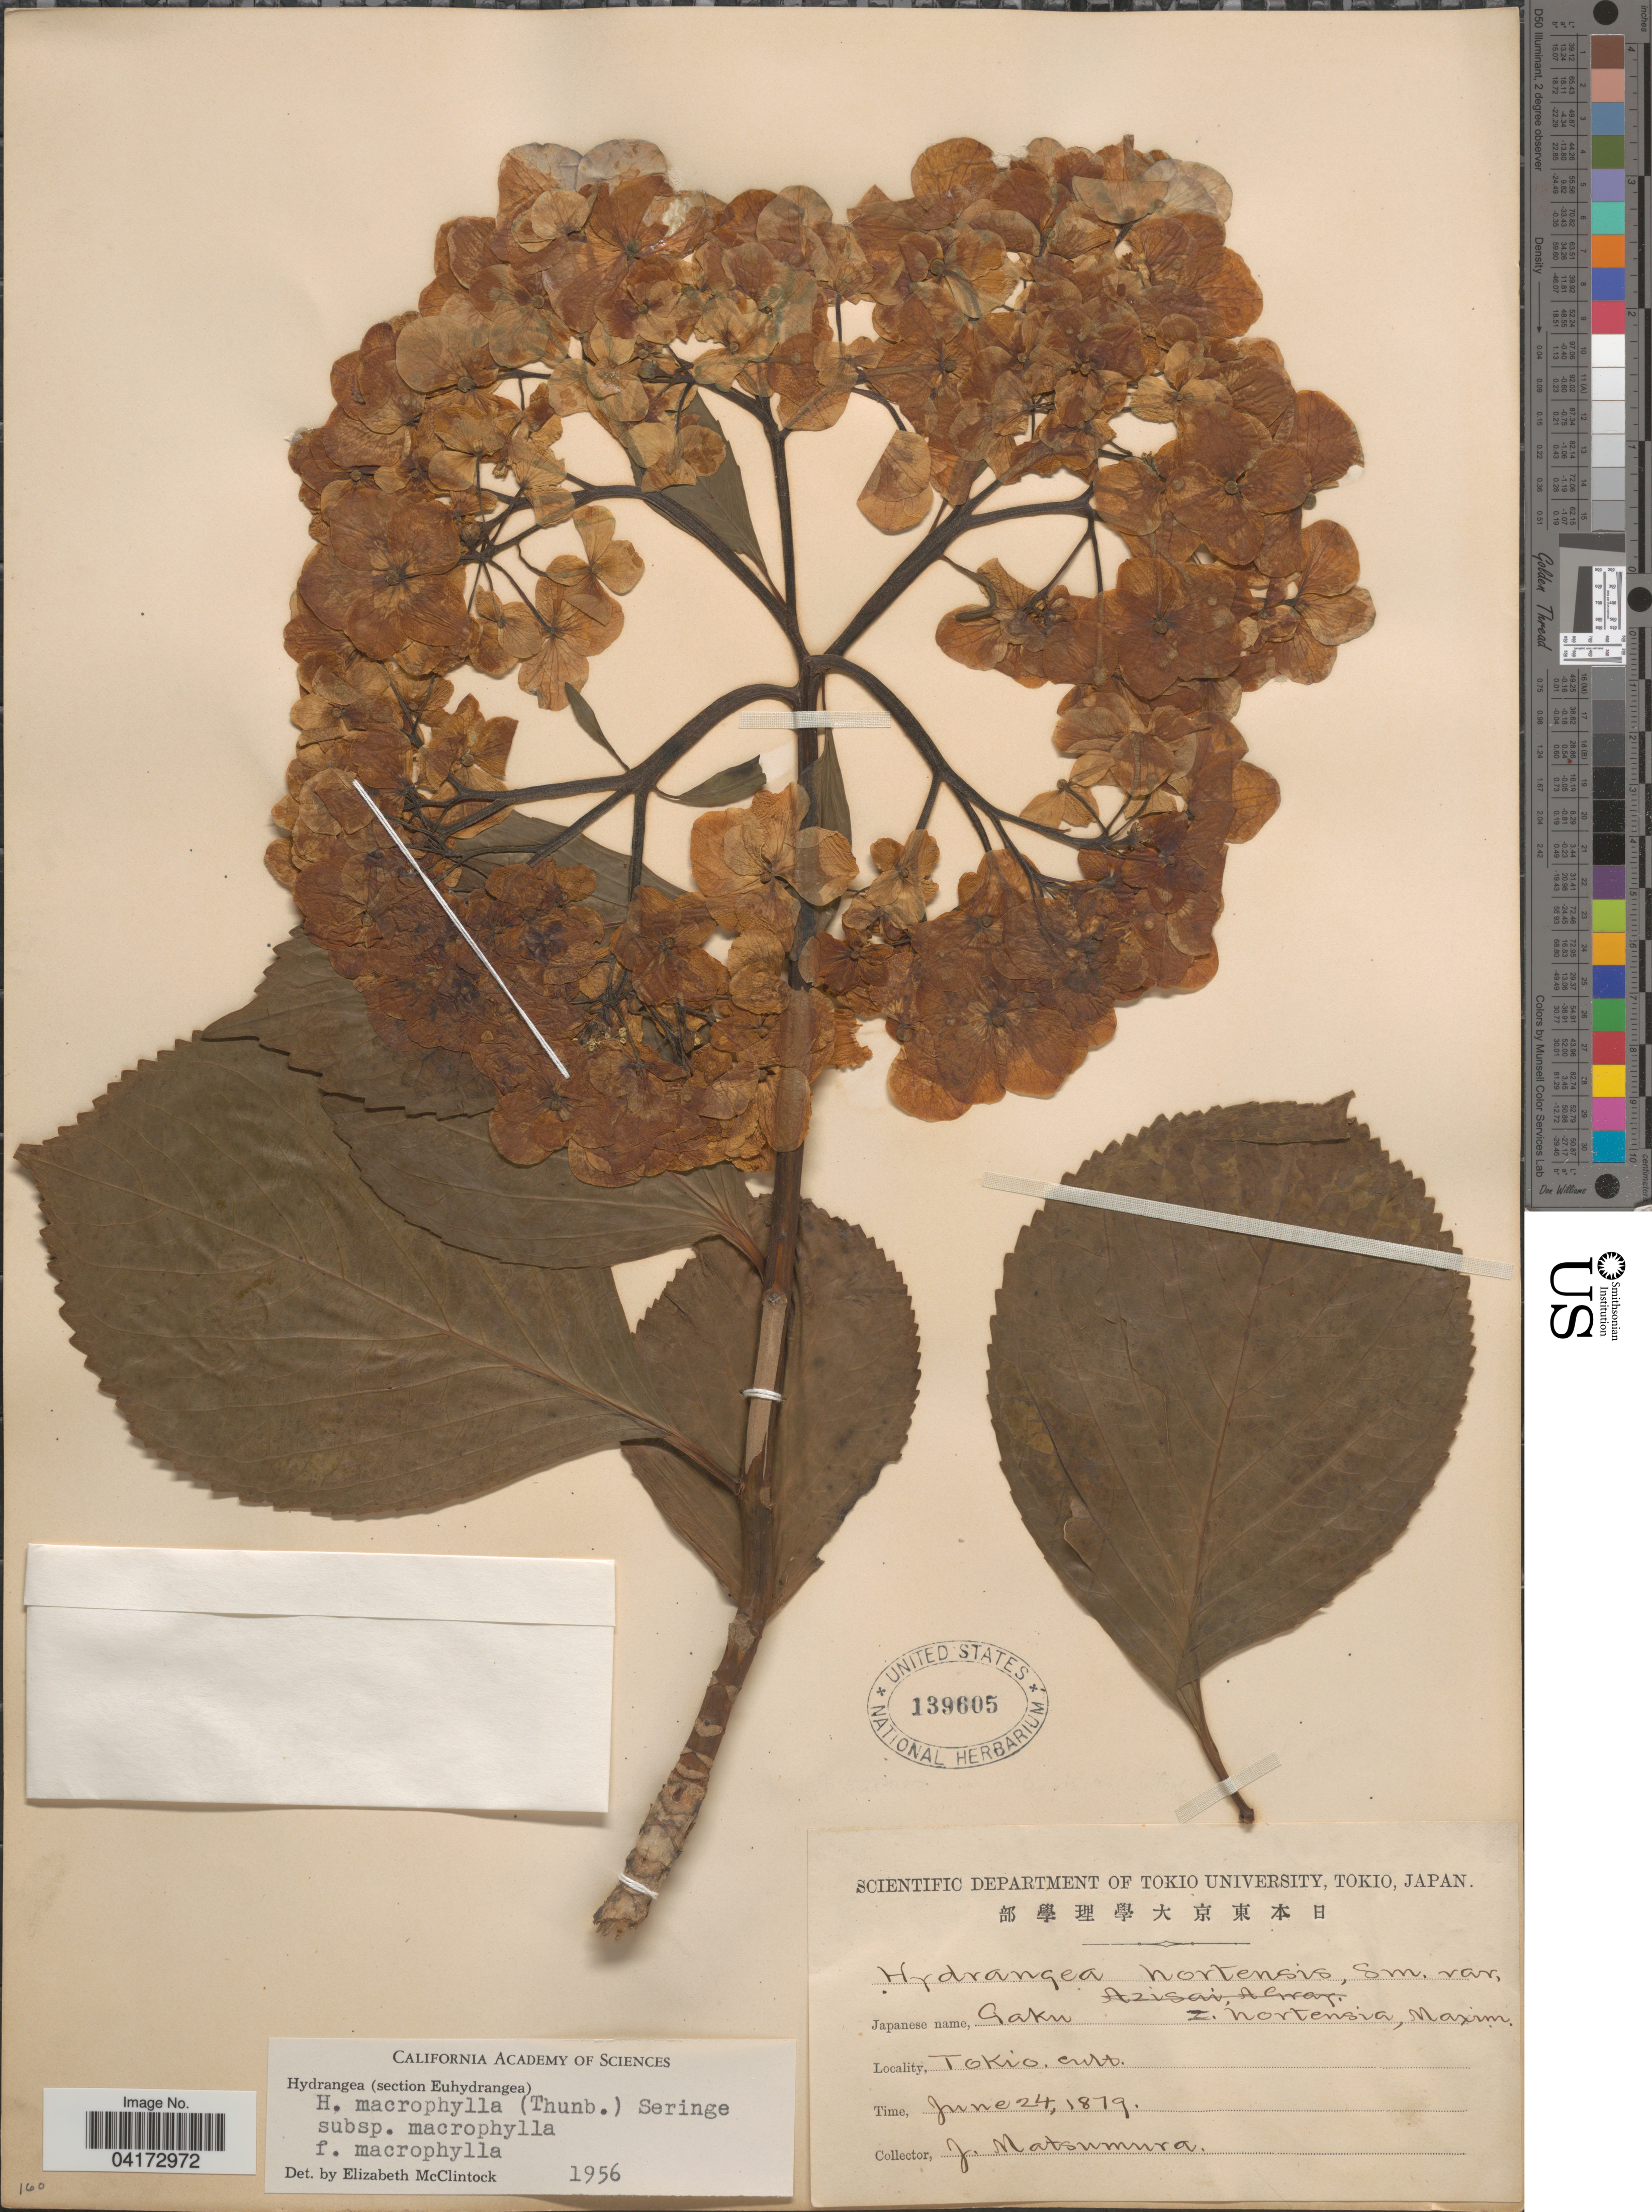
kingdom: Plantae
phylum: Tracheophyta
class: Magnoliopsida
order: Cornales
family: Hydrangeaceae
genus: Hydrangea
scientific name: Hydrangea macrophylla subsp. macrophylla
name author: (Thunb.) Ser.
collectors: J. Matsumura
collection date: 1879-06-24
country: Japan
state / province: Tokyo, Federal City of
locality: Tokio, cult.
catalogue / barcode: US 139605